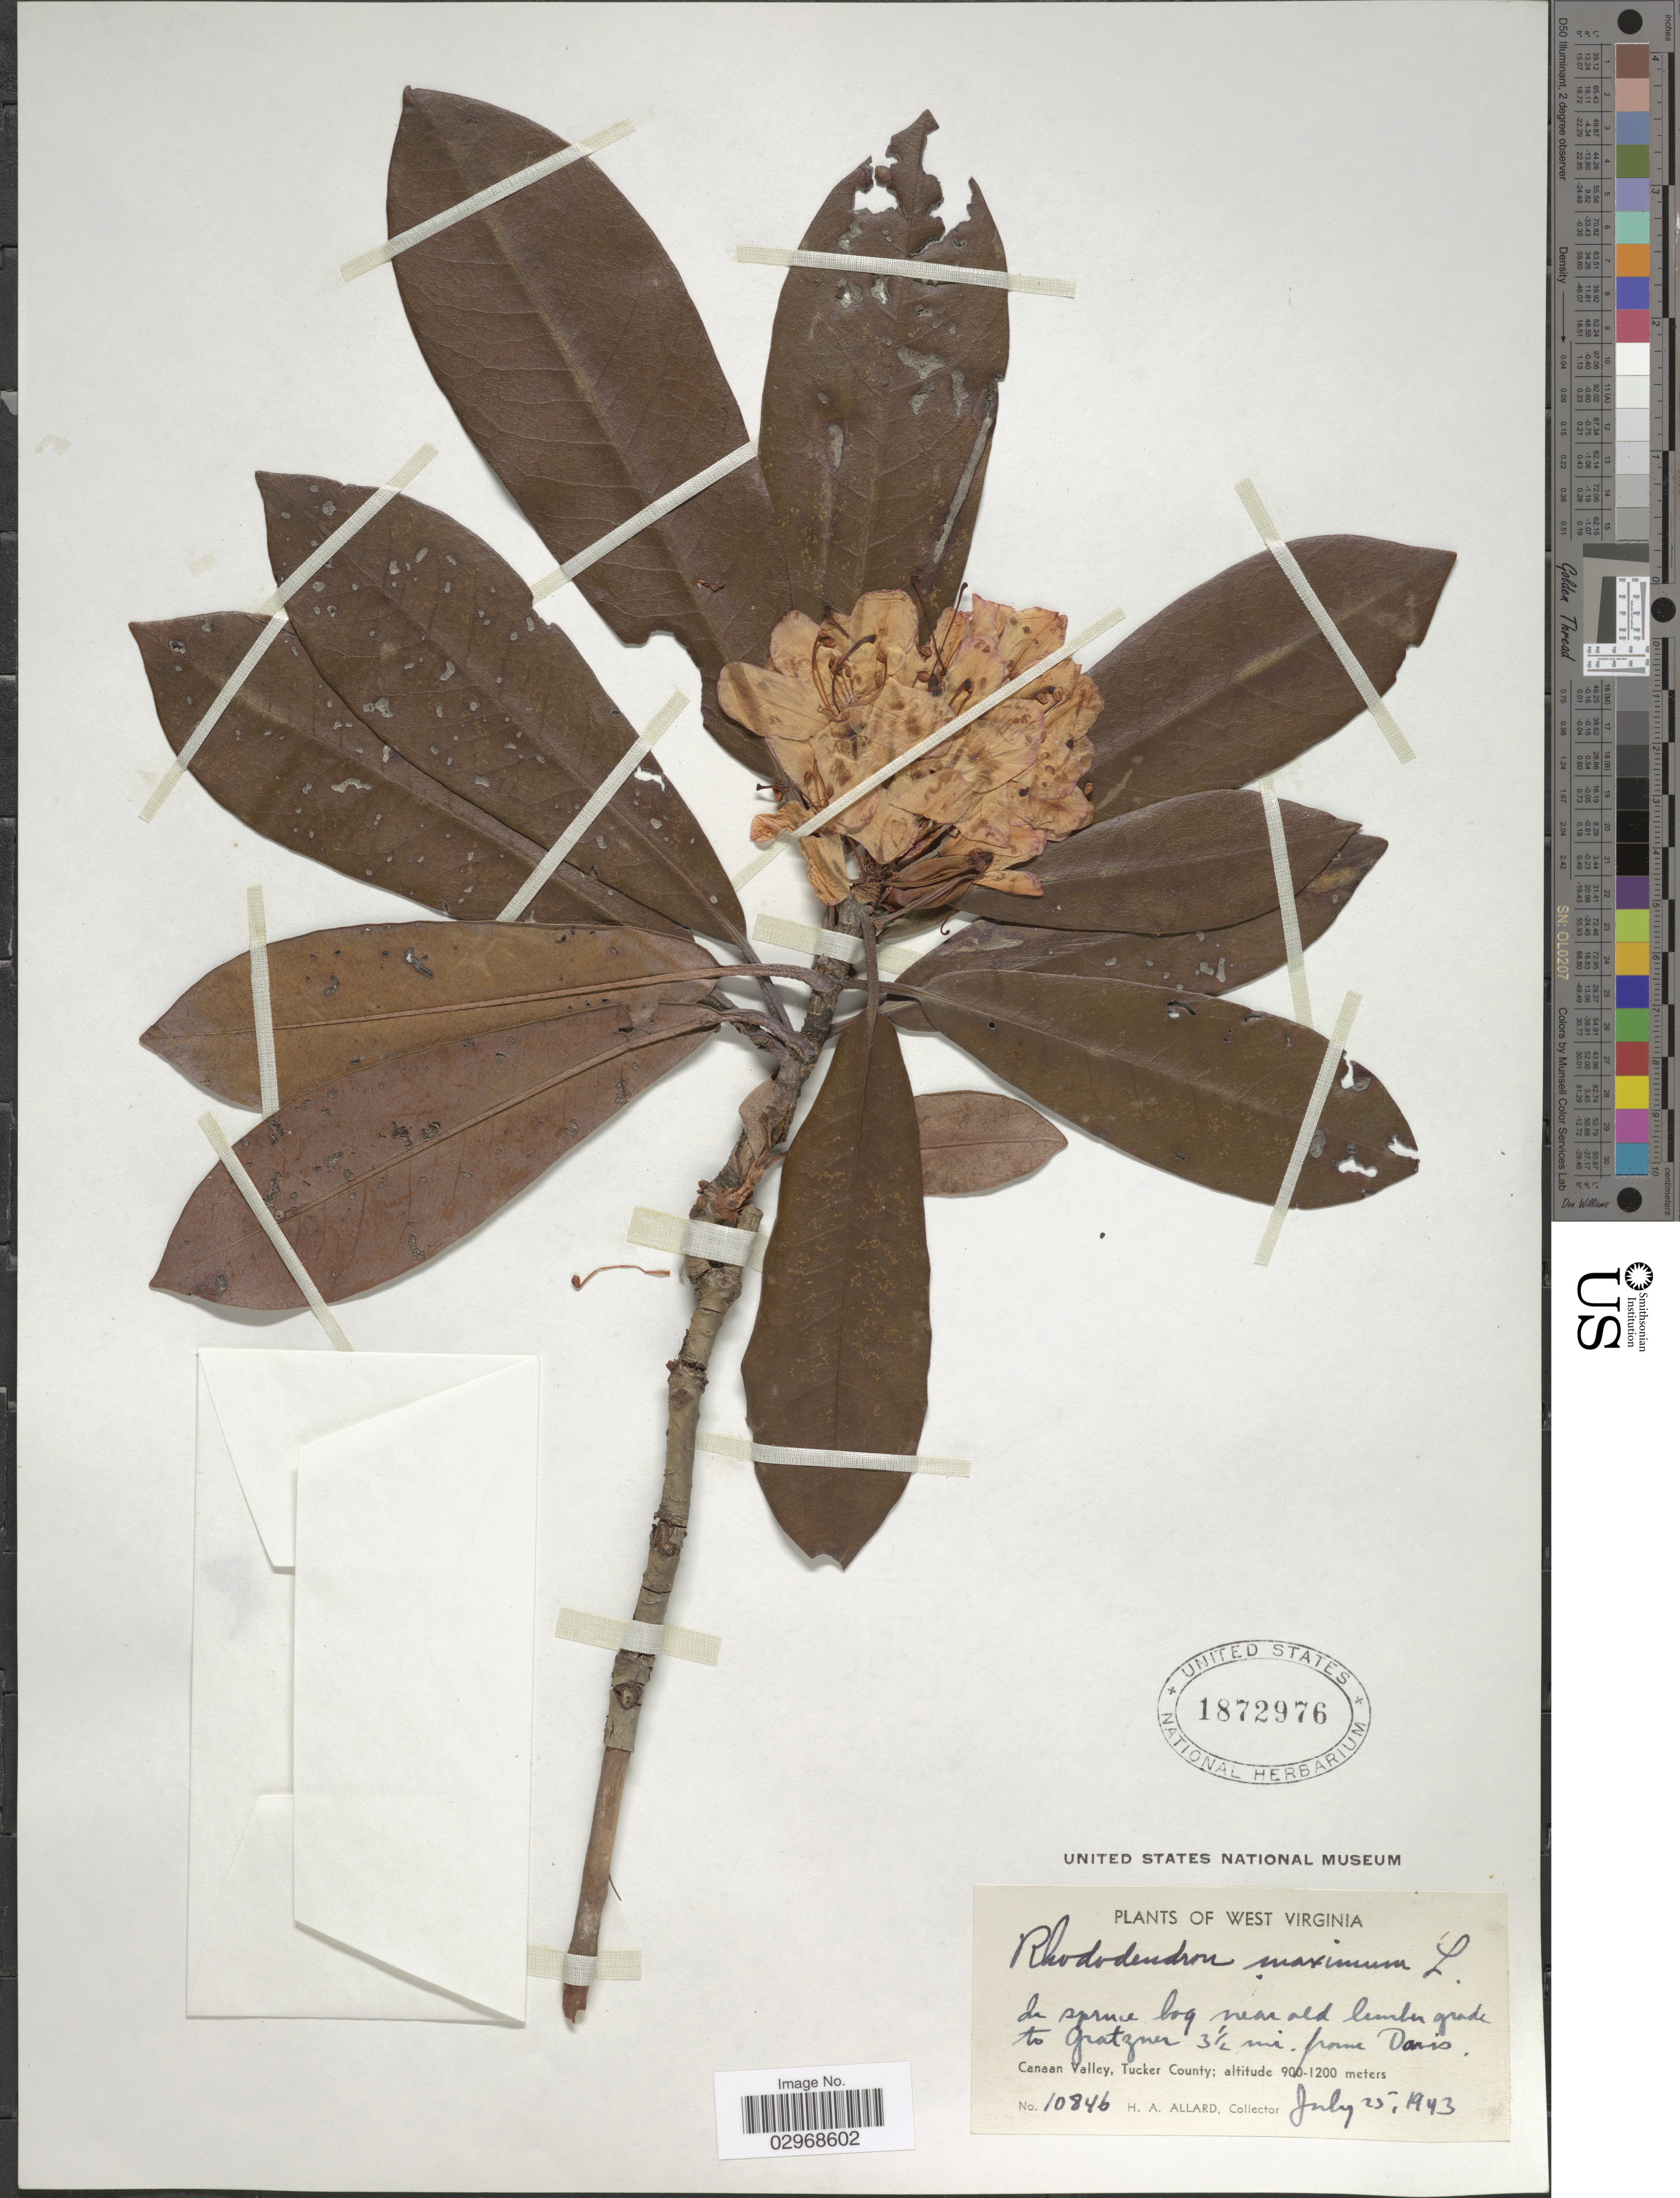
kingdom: Plantae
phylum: Tracheophyta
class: Magnoliopsida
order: Ericales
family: Ericaceae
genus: Rhododendron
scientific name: Rhododendron maximum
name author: L.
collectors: H. A. Allard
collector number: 10846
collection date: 1943-07-25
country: United States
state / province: West Virginia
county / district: Tucker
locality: In spruce bog near old limber grade to Gratzner 3½ mi. from Davis. Canaan Valley,Tucker County.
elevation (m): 900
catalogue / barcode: US 1872976